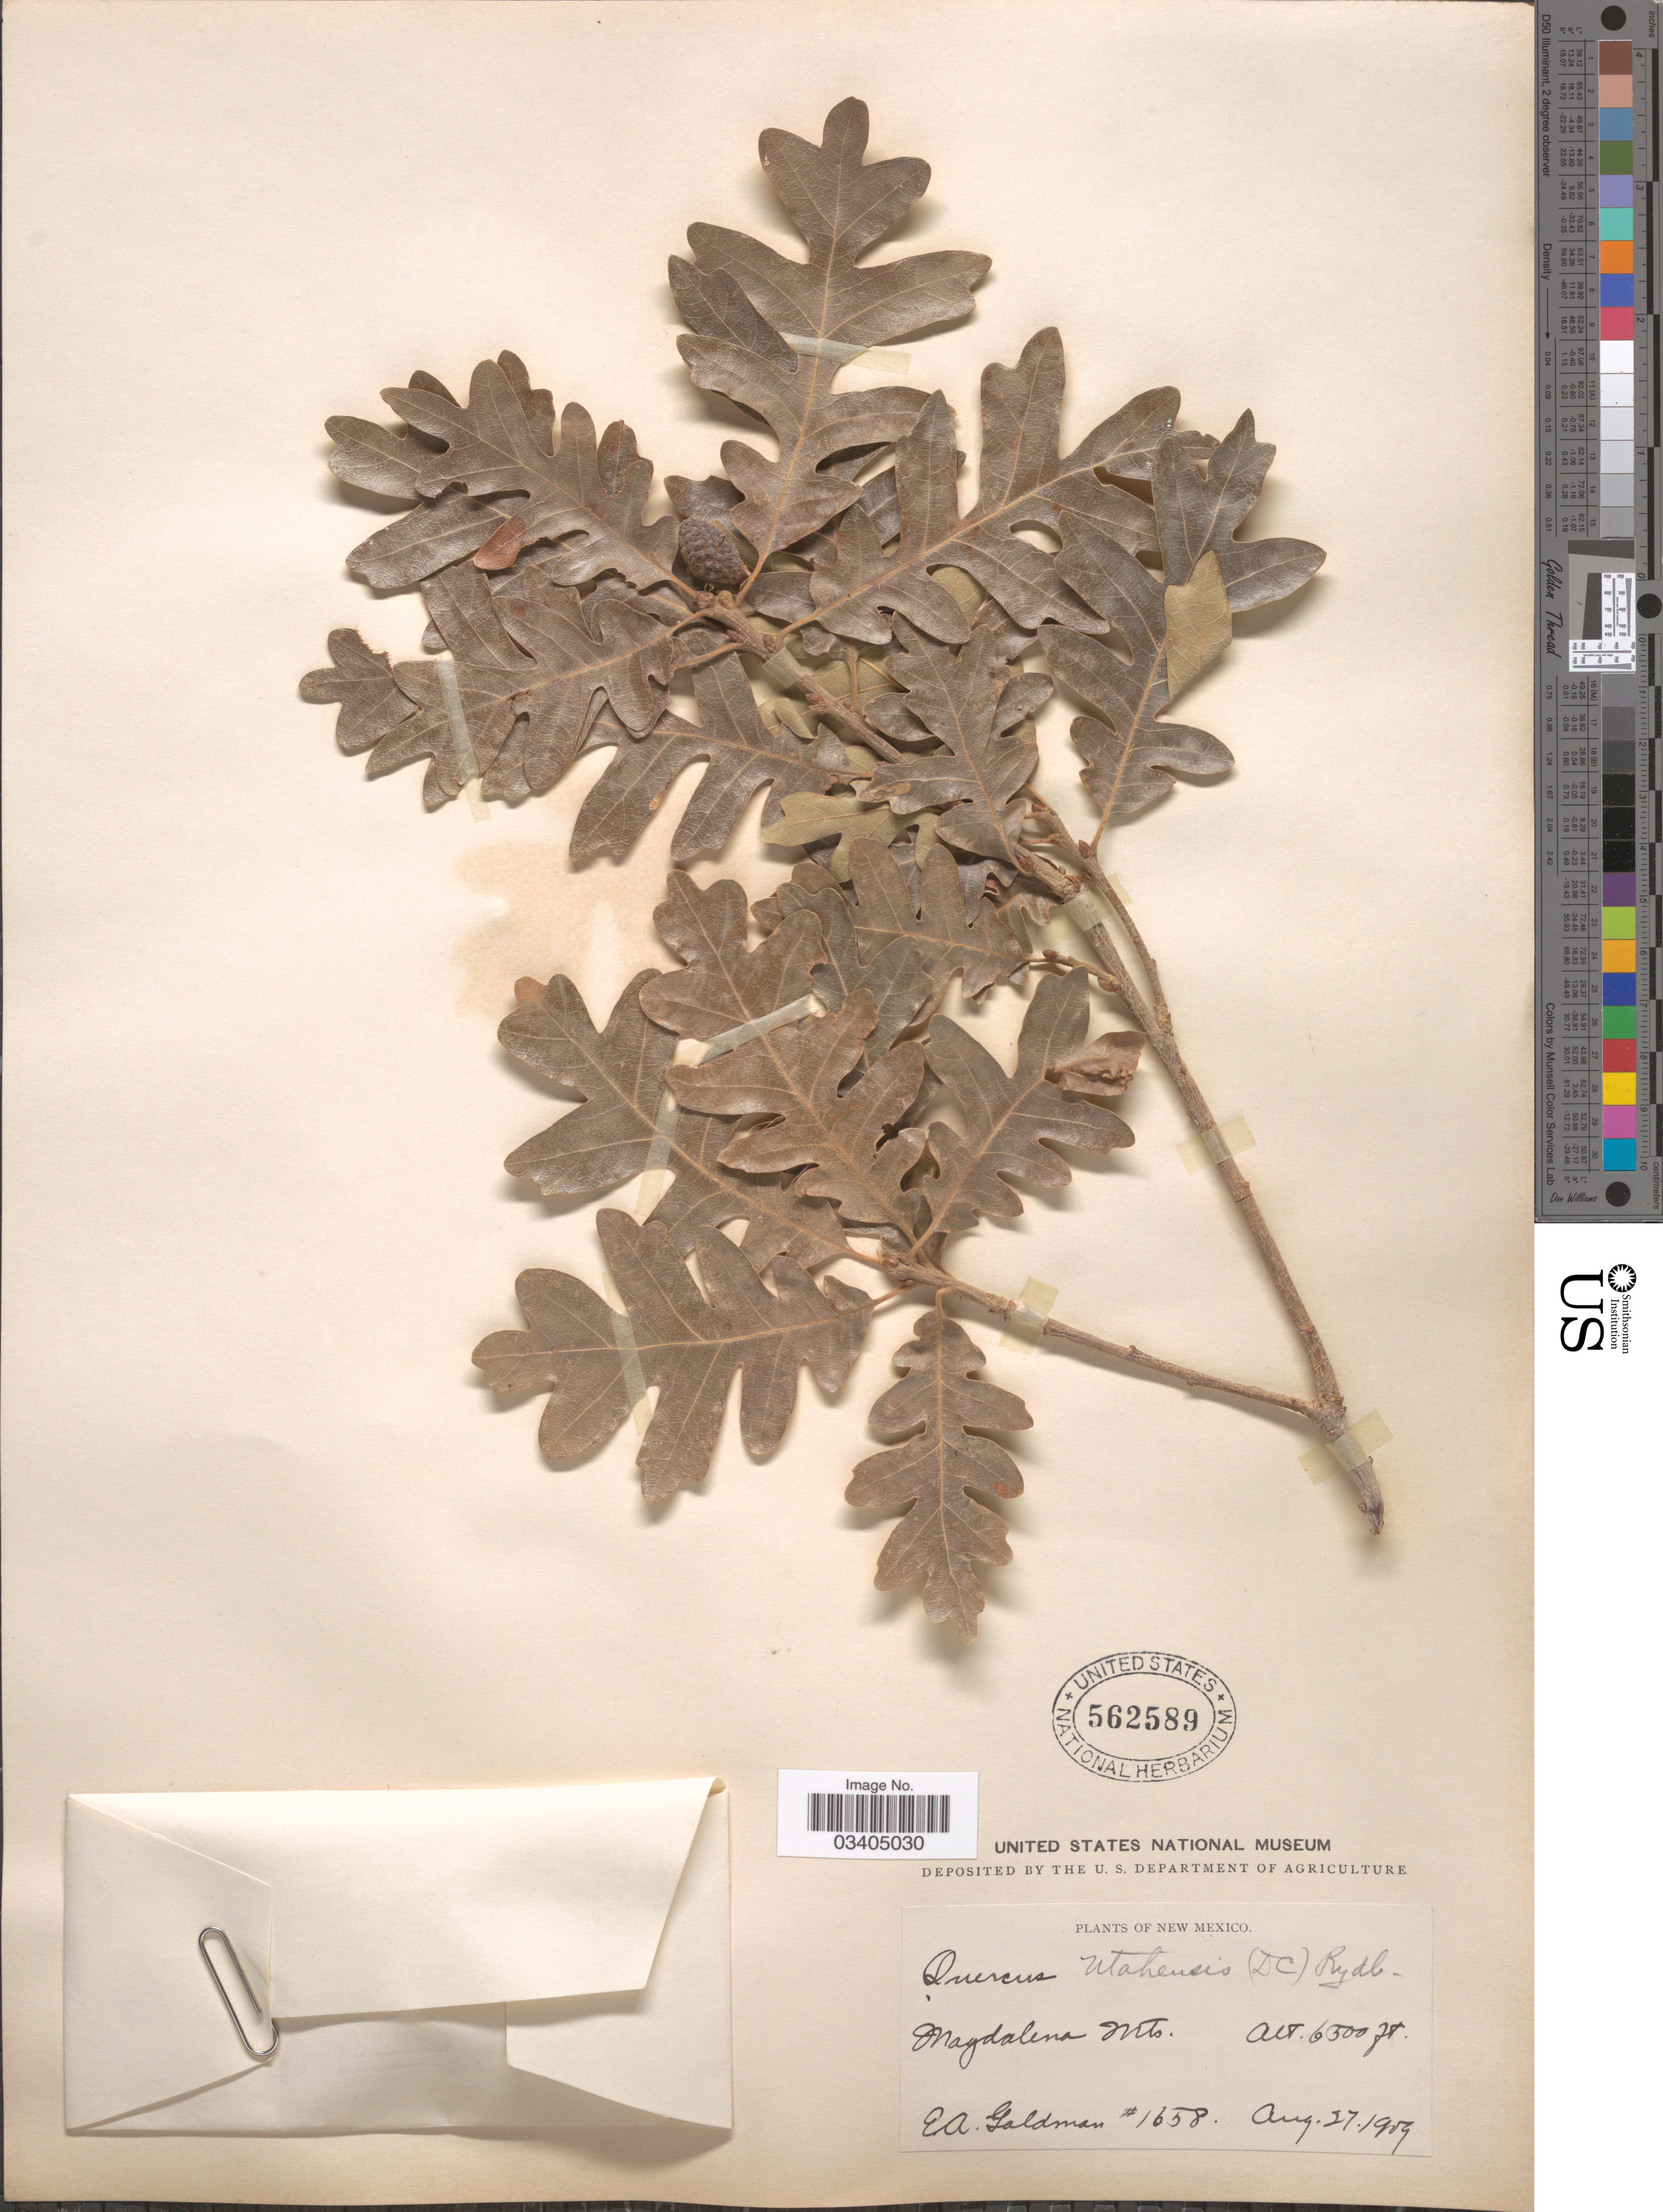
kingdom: Plantae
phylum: Tracheophyta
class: Magnoliopsida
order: Fagales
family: Fagaceae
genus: Quercus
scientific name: Quercus gambelii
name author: Nutt.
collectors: E. A. Goldman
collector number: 1658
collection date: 1909-08-27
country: United States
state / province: New Mexico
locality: Magdalena Mts.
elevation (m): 1981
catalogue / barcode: US 562589